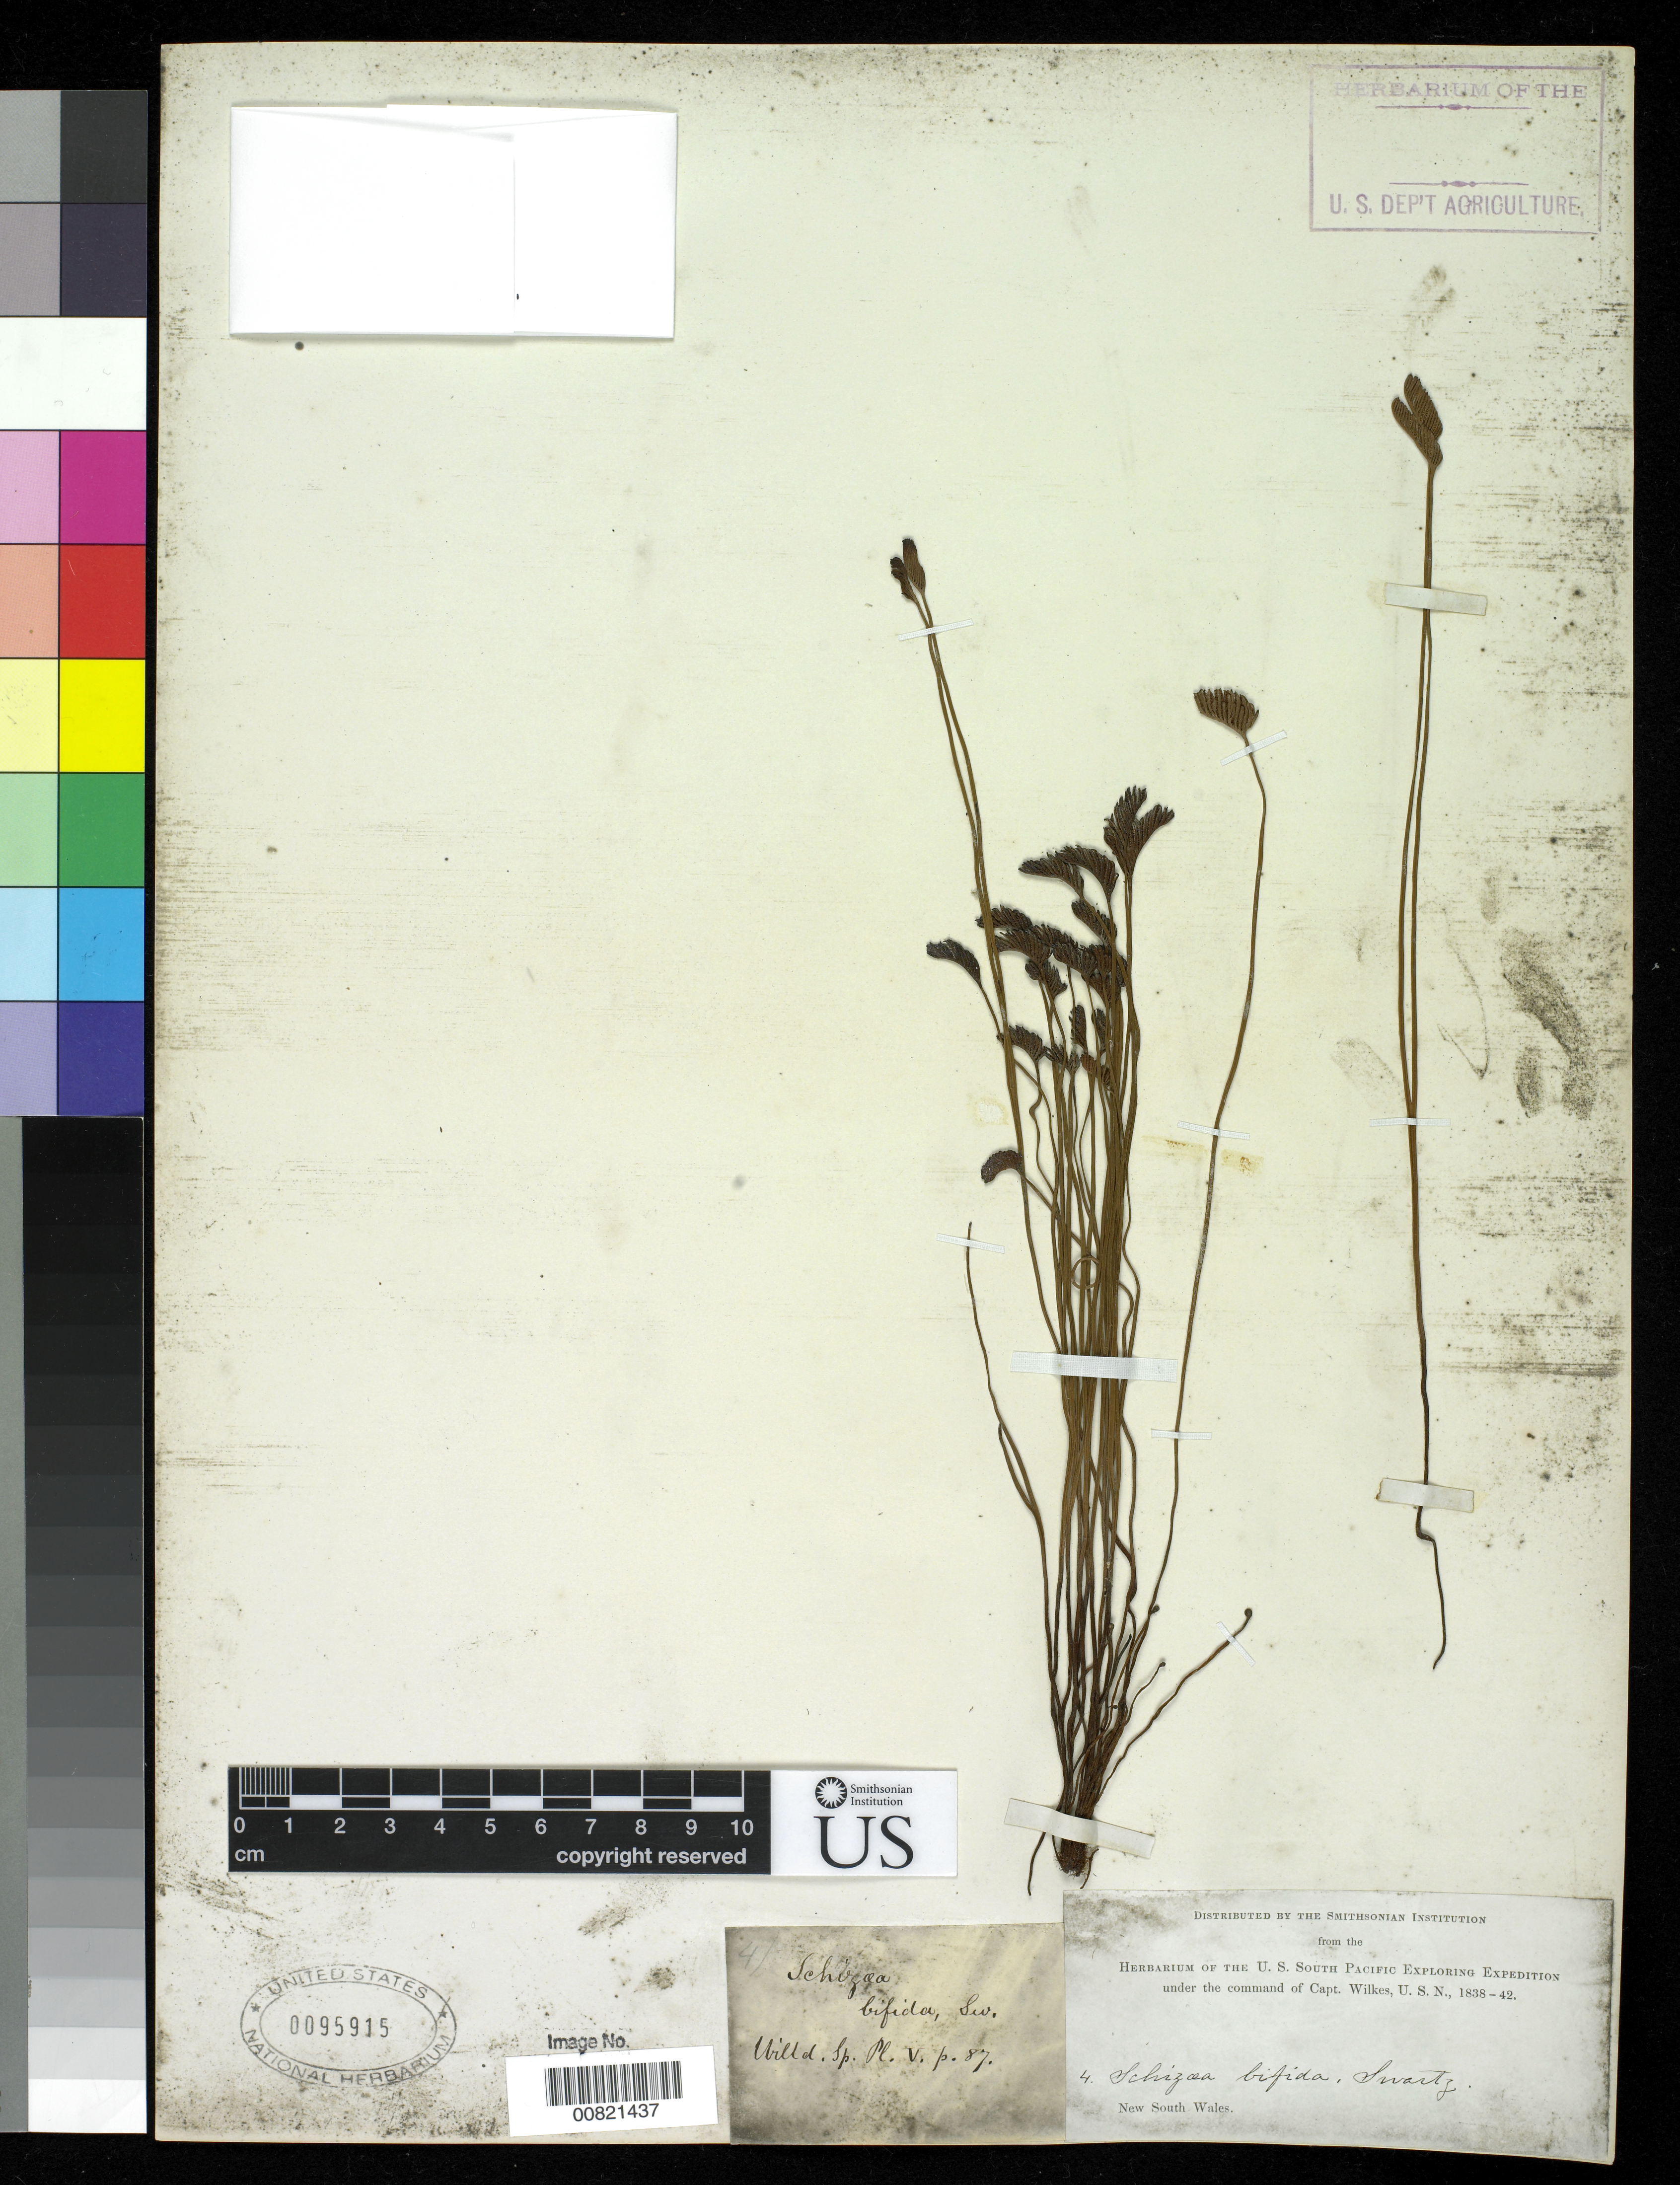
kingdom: Plantae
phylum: Tracheophyta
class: Polypodiopsida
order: Schizaeales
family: Schizaeaceae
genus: Schizaea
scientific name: Schizaea bifida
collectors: Wilkes Explor. Exped.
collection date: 1838/1842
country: Australia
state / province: New South Wales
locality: New South Wales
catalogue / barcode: US 95915